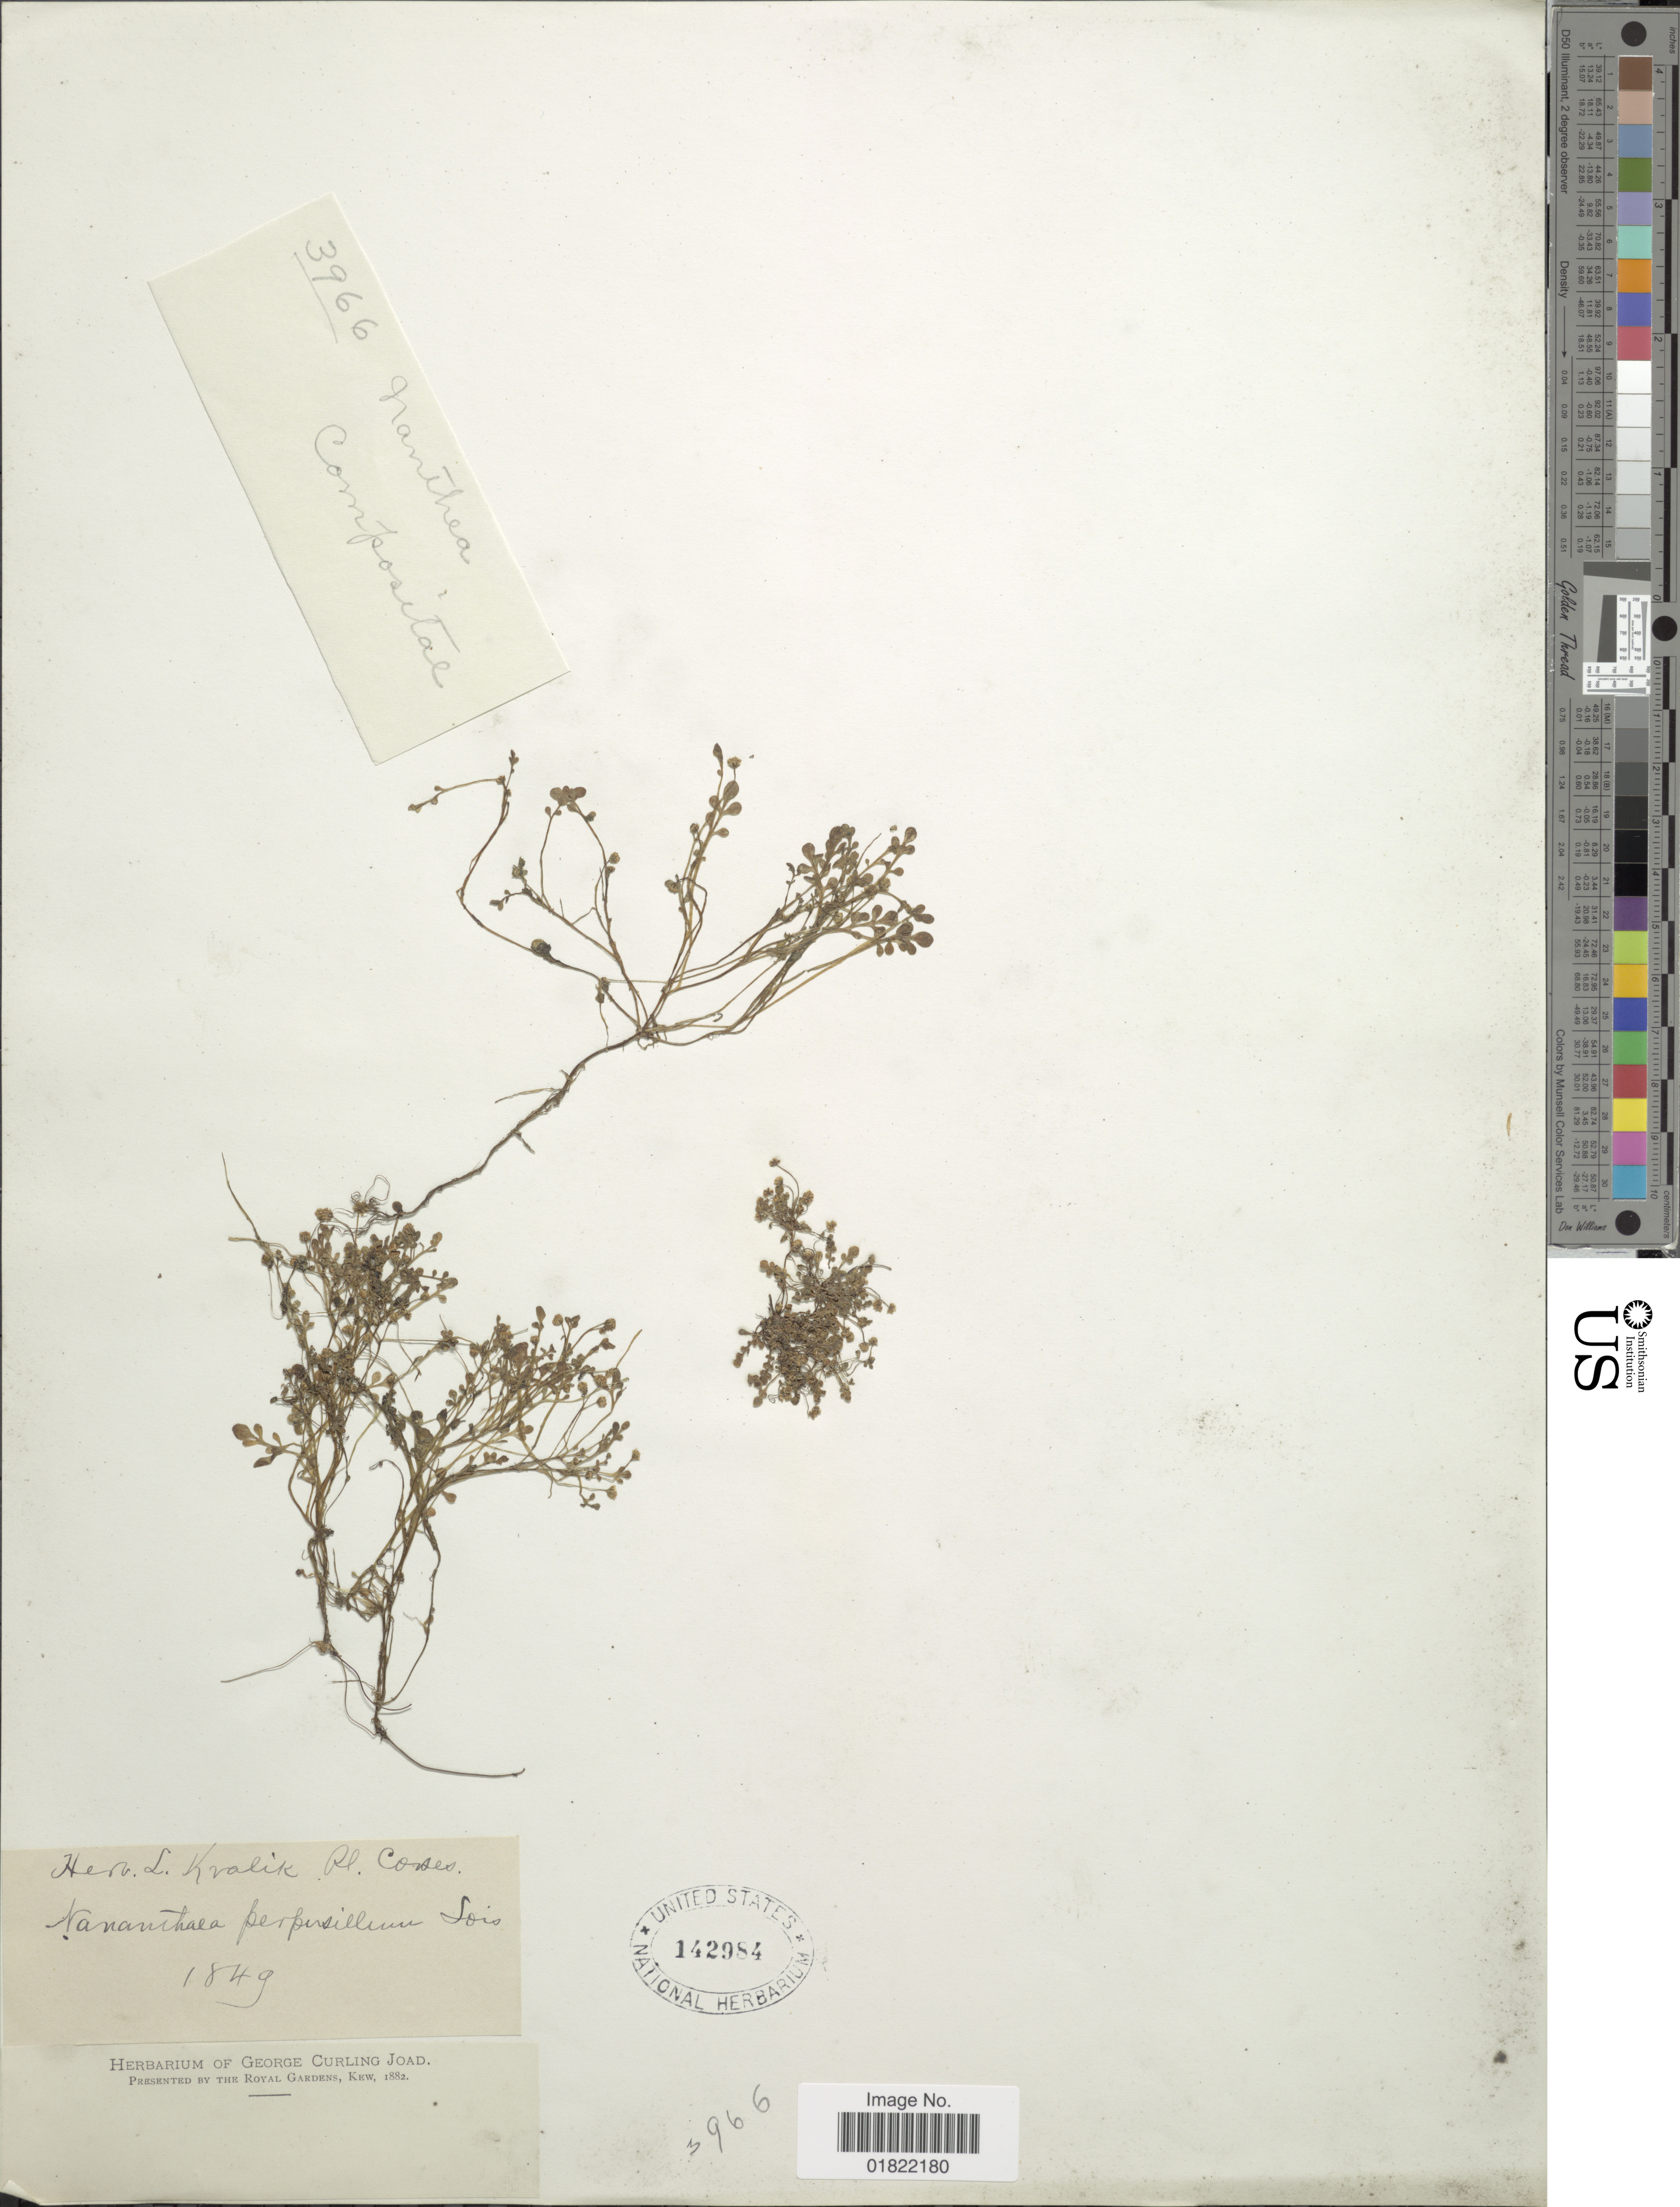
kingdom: Plantae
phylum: Tracheophyta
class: Magnoliopsida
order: Asterales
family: Asteraceae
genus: Nananthea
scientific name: Nananthea perpusilla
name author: (Loisel.) DC.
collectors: ex herb. L. Kralik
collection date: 1849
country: France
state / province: Corsica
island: Corse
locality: Corses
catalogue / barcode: US 142984